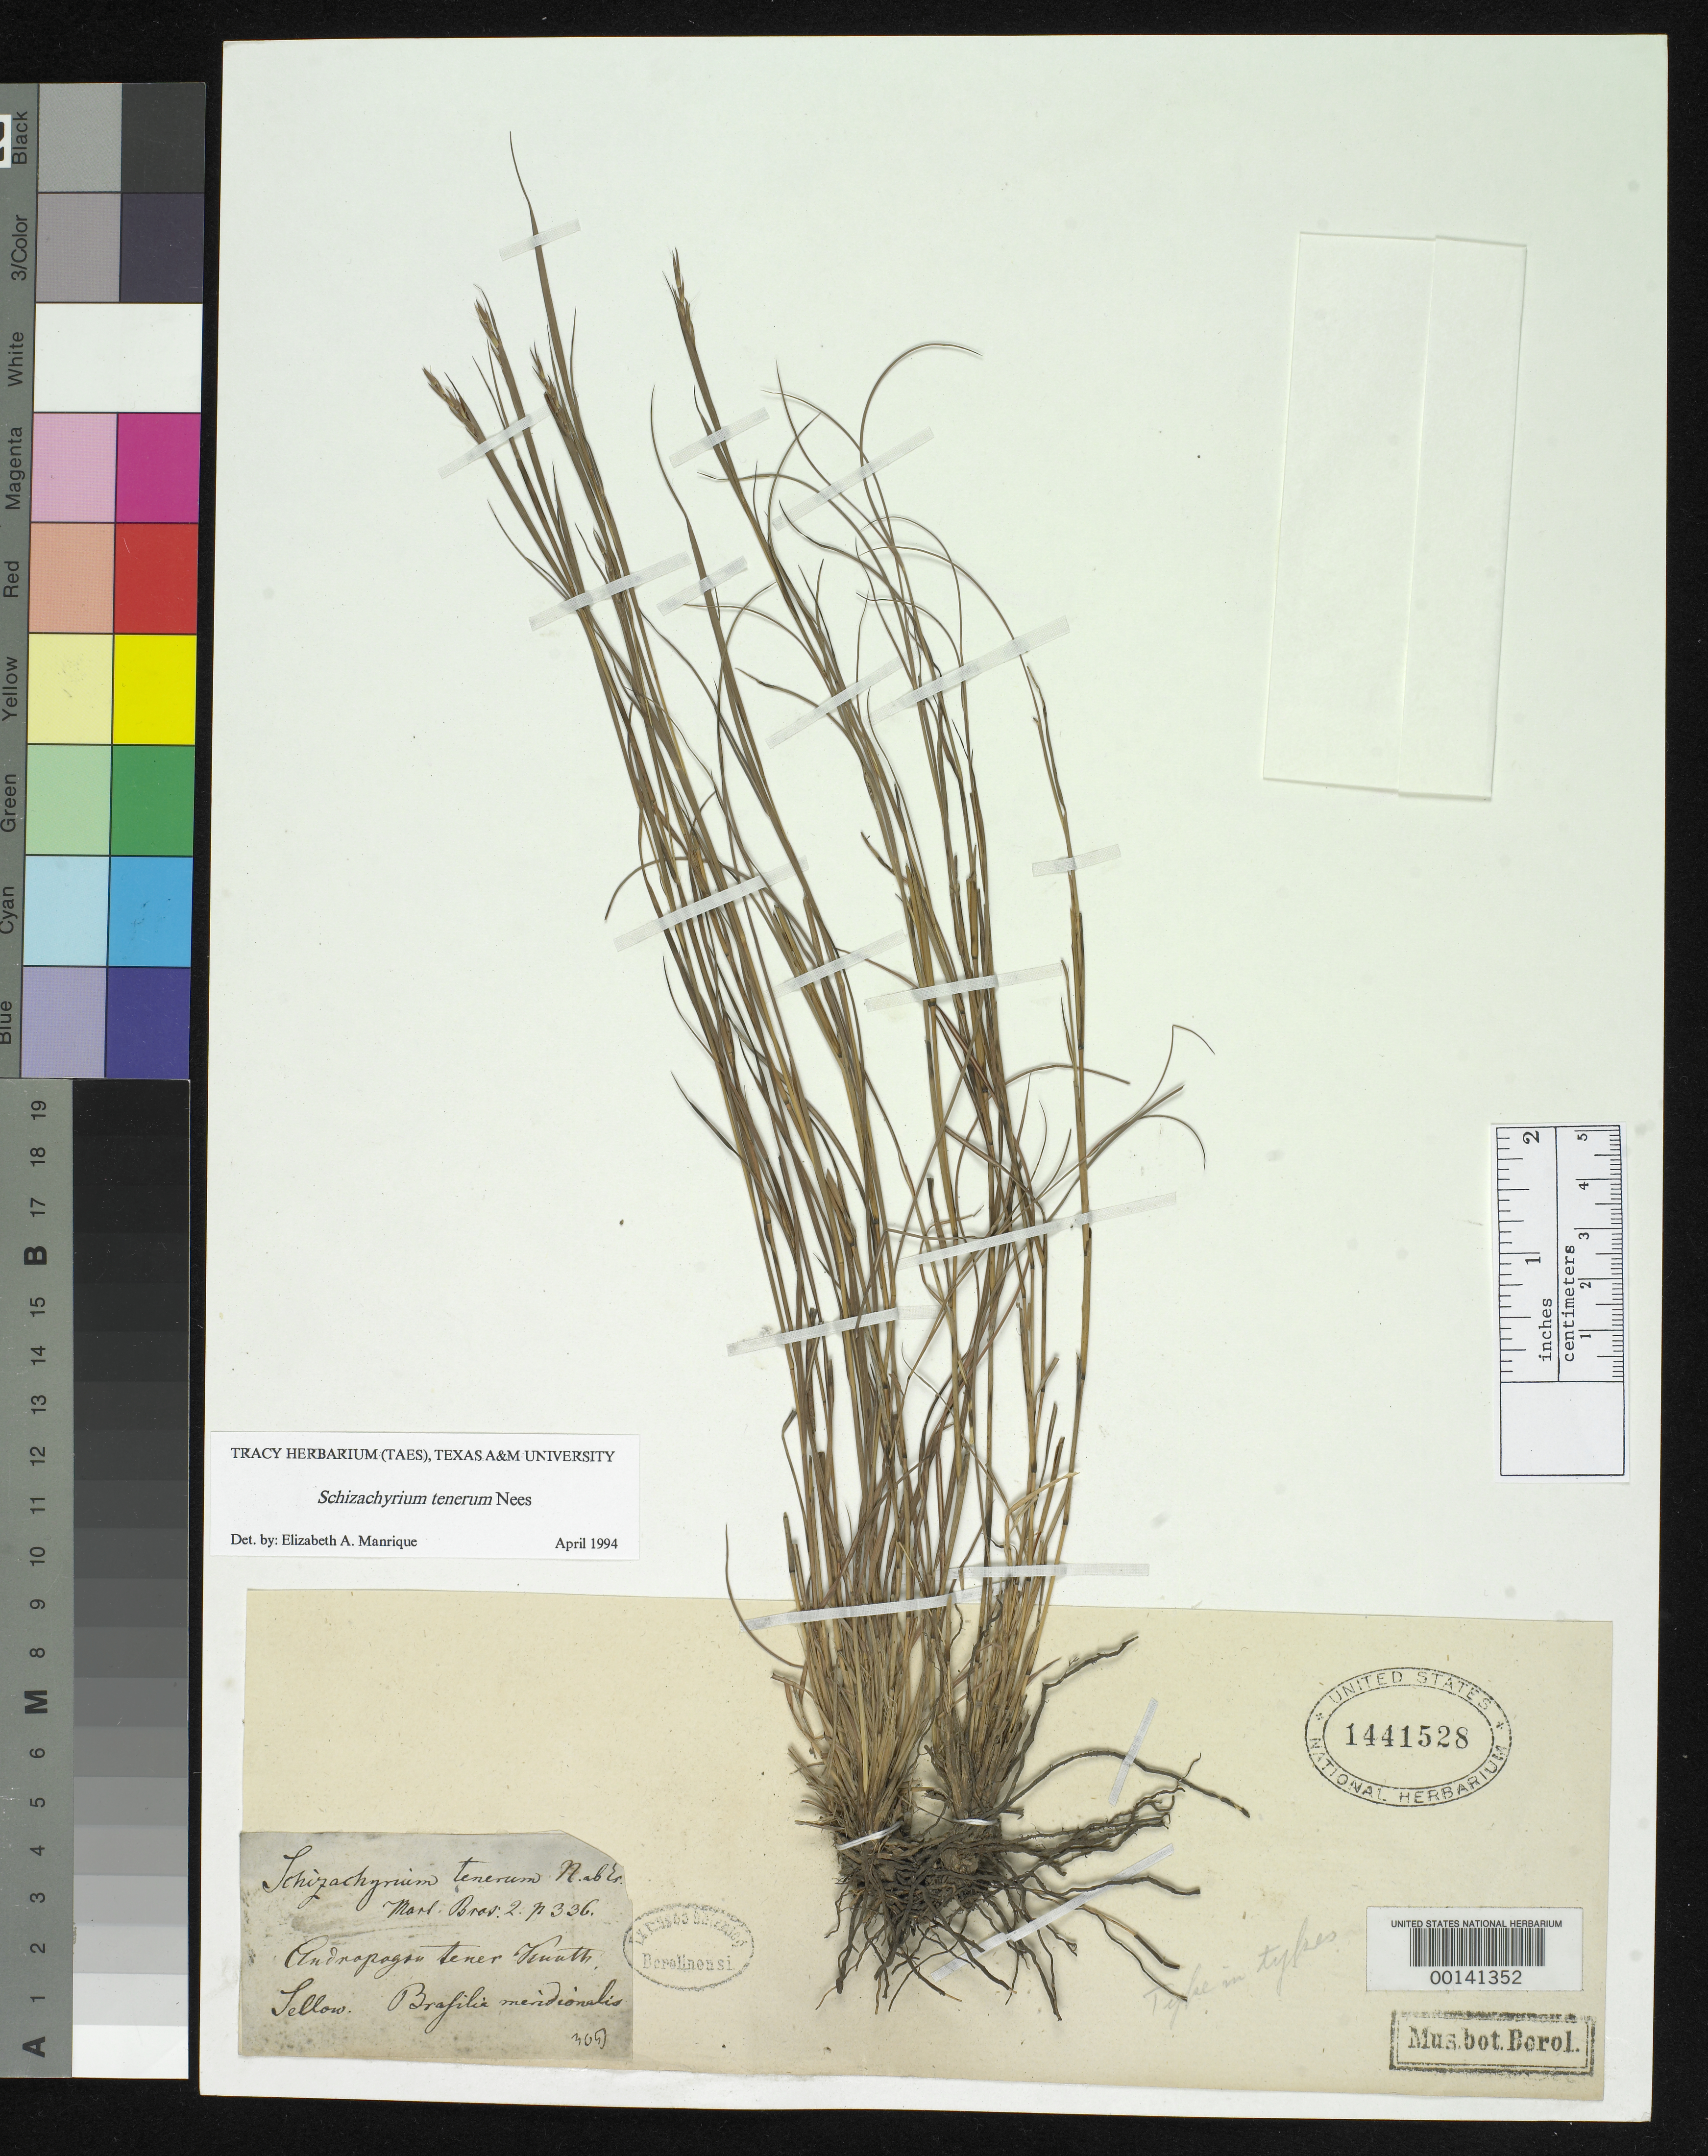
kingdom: Plantae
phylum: Tracheophyta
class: Liliopsida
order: Poales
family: Poaceae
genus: Schizachyrium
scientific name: Schizachyrium tenerum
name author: Nees in Mart.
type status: Isotype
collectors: F. Sellow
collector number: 3051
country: Brazil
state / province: Rio Grande do Sul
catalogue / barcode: US 1441528